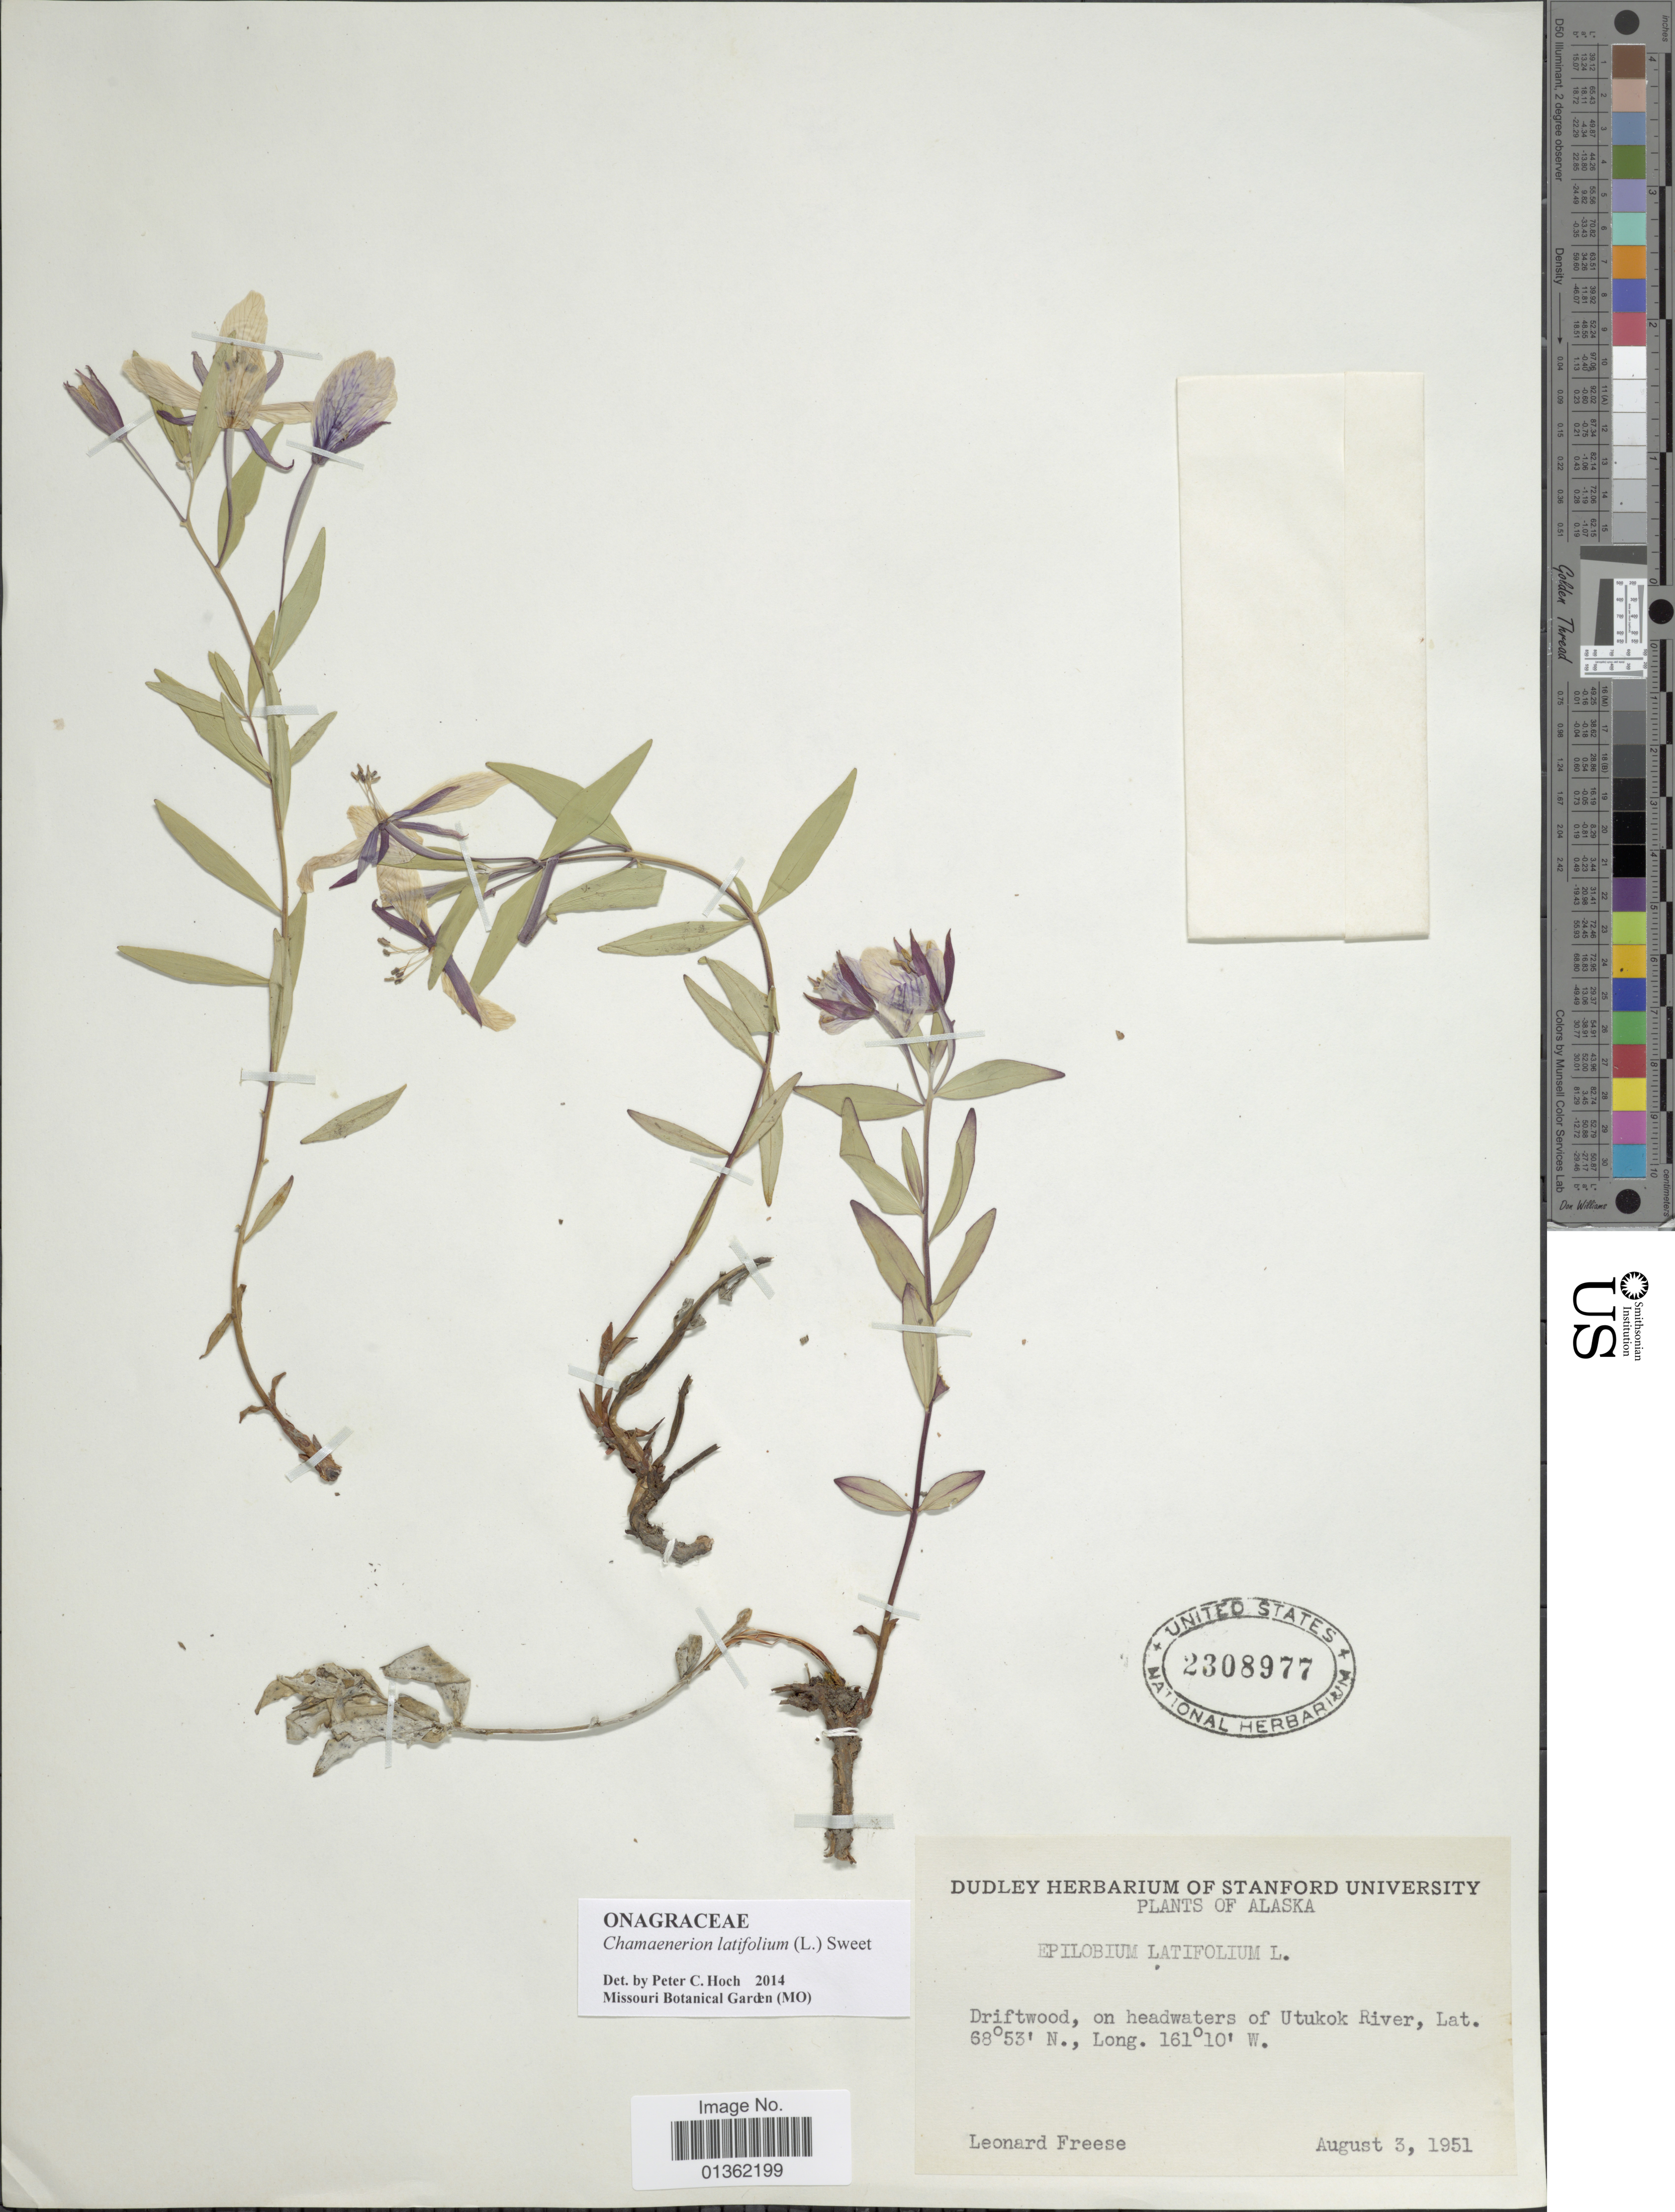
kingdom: Plantae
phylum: Tracheophyta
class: Magnoliopsida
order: Myrtales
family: Onagraceae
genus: Chamaenerion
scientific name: Chamaenerion latifolium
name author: (L.) Th. Fr. & Lange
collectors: L. Freese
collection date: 1951-08-03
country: United States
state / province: Alaska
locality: Driftwood, on headwaters of Utukok River.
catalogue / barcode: US 2308977